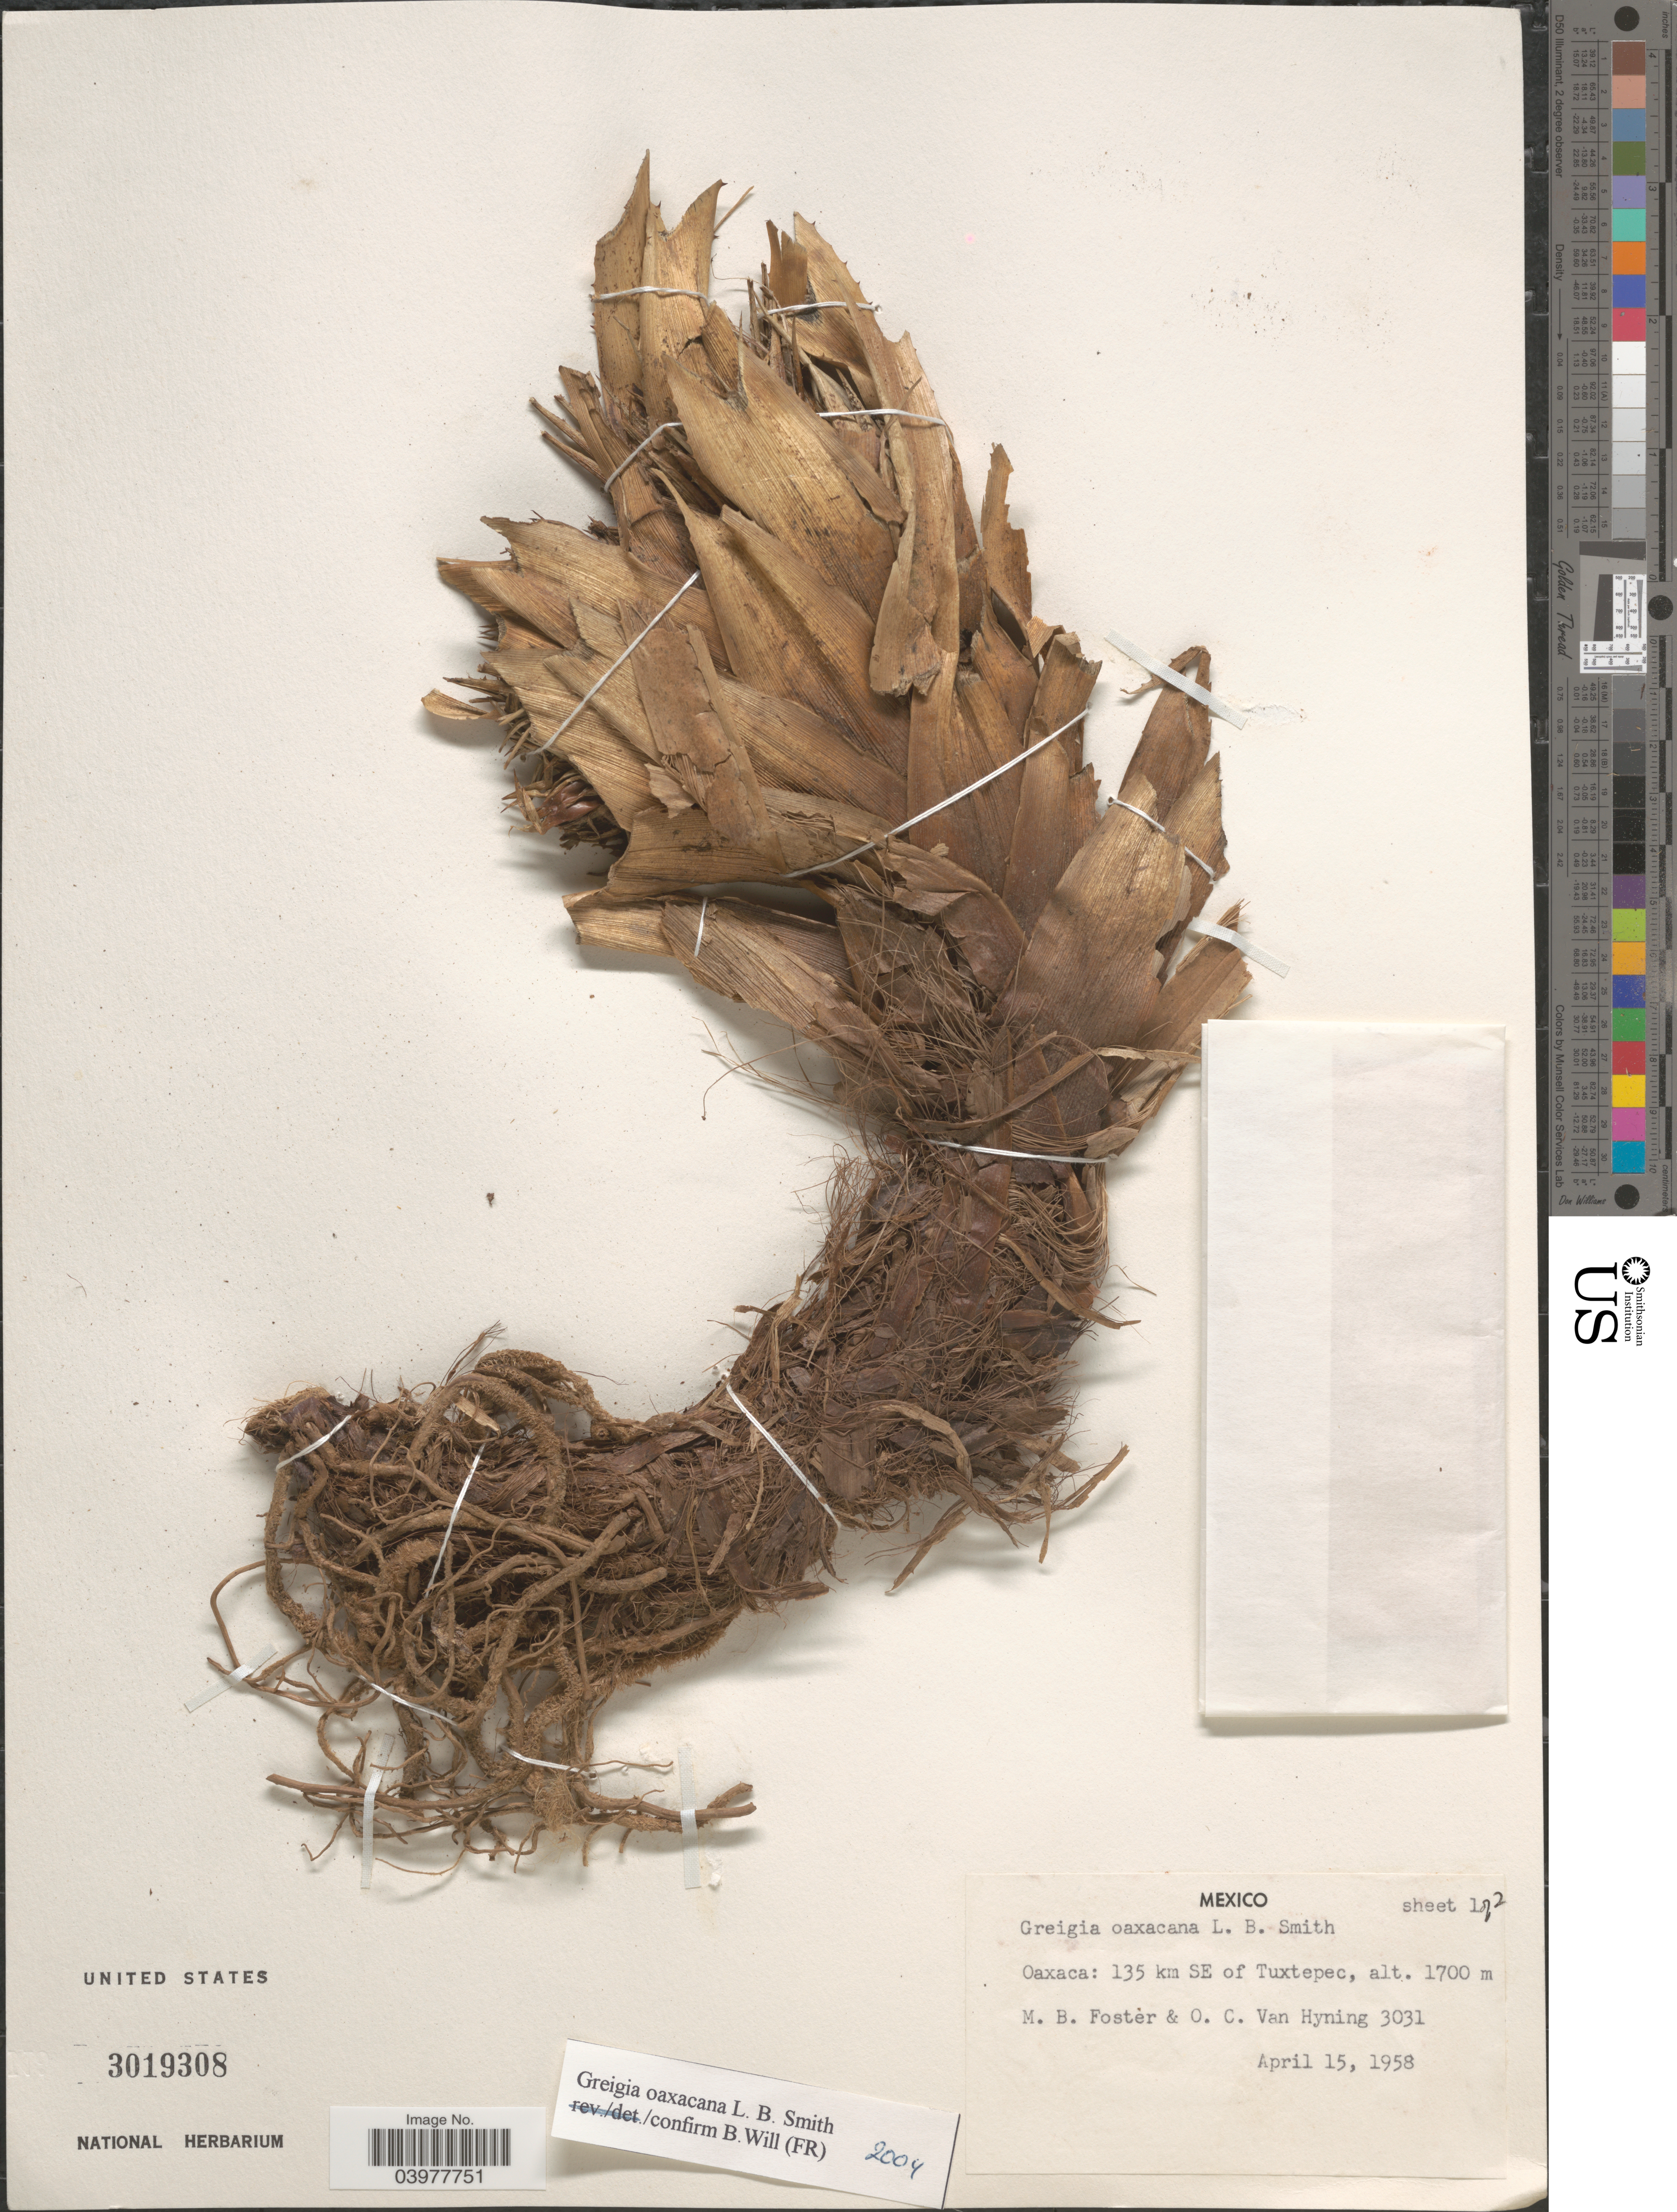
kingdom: Plantae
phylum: Tracheophyta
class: Liliopsida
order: Poales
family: Bromeliaceae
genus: Greigia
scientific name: Greigia oaxacana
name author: L.B. Sm.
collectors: M. B. Foster & O. Van Hyning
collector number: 3031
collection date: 1958-04-15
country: Mexico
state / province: Oaxaca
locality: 135 km SE of Tuxtepec.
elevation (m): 1700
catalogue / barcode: US 3019308